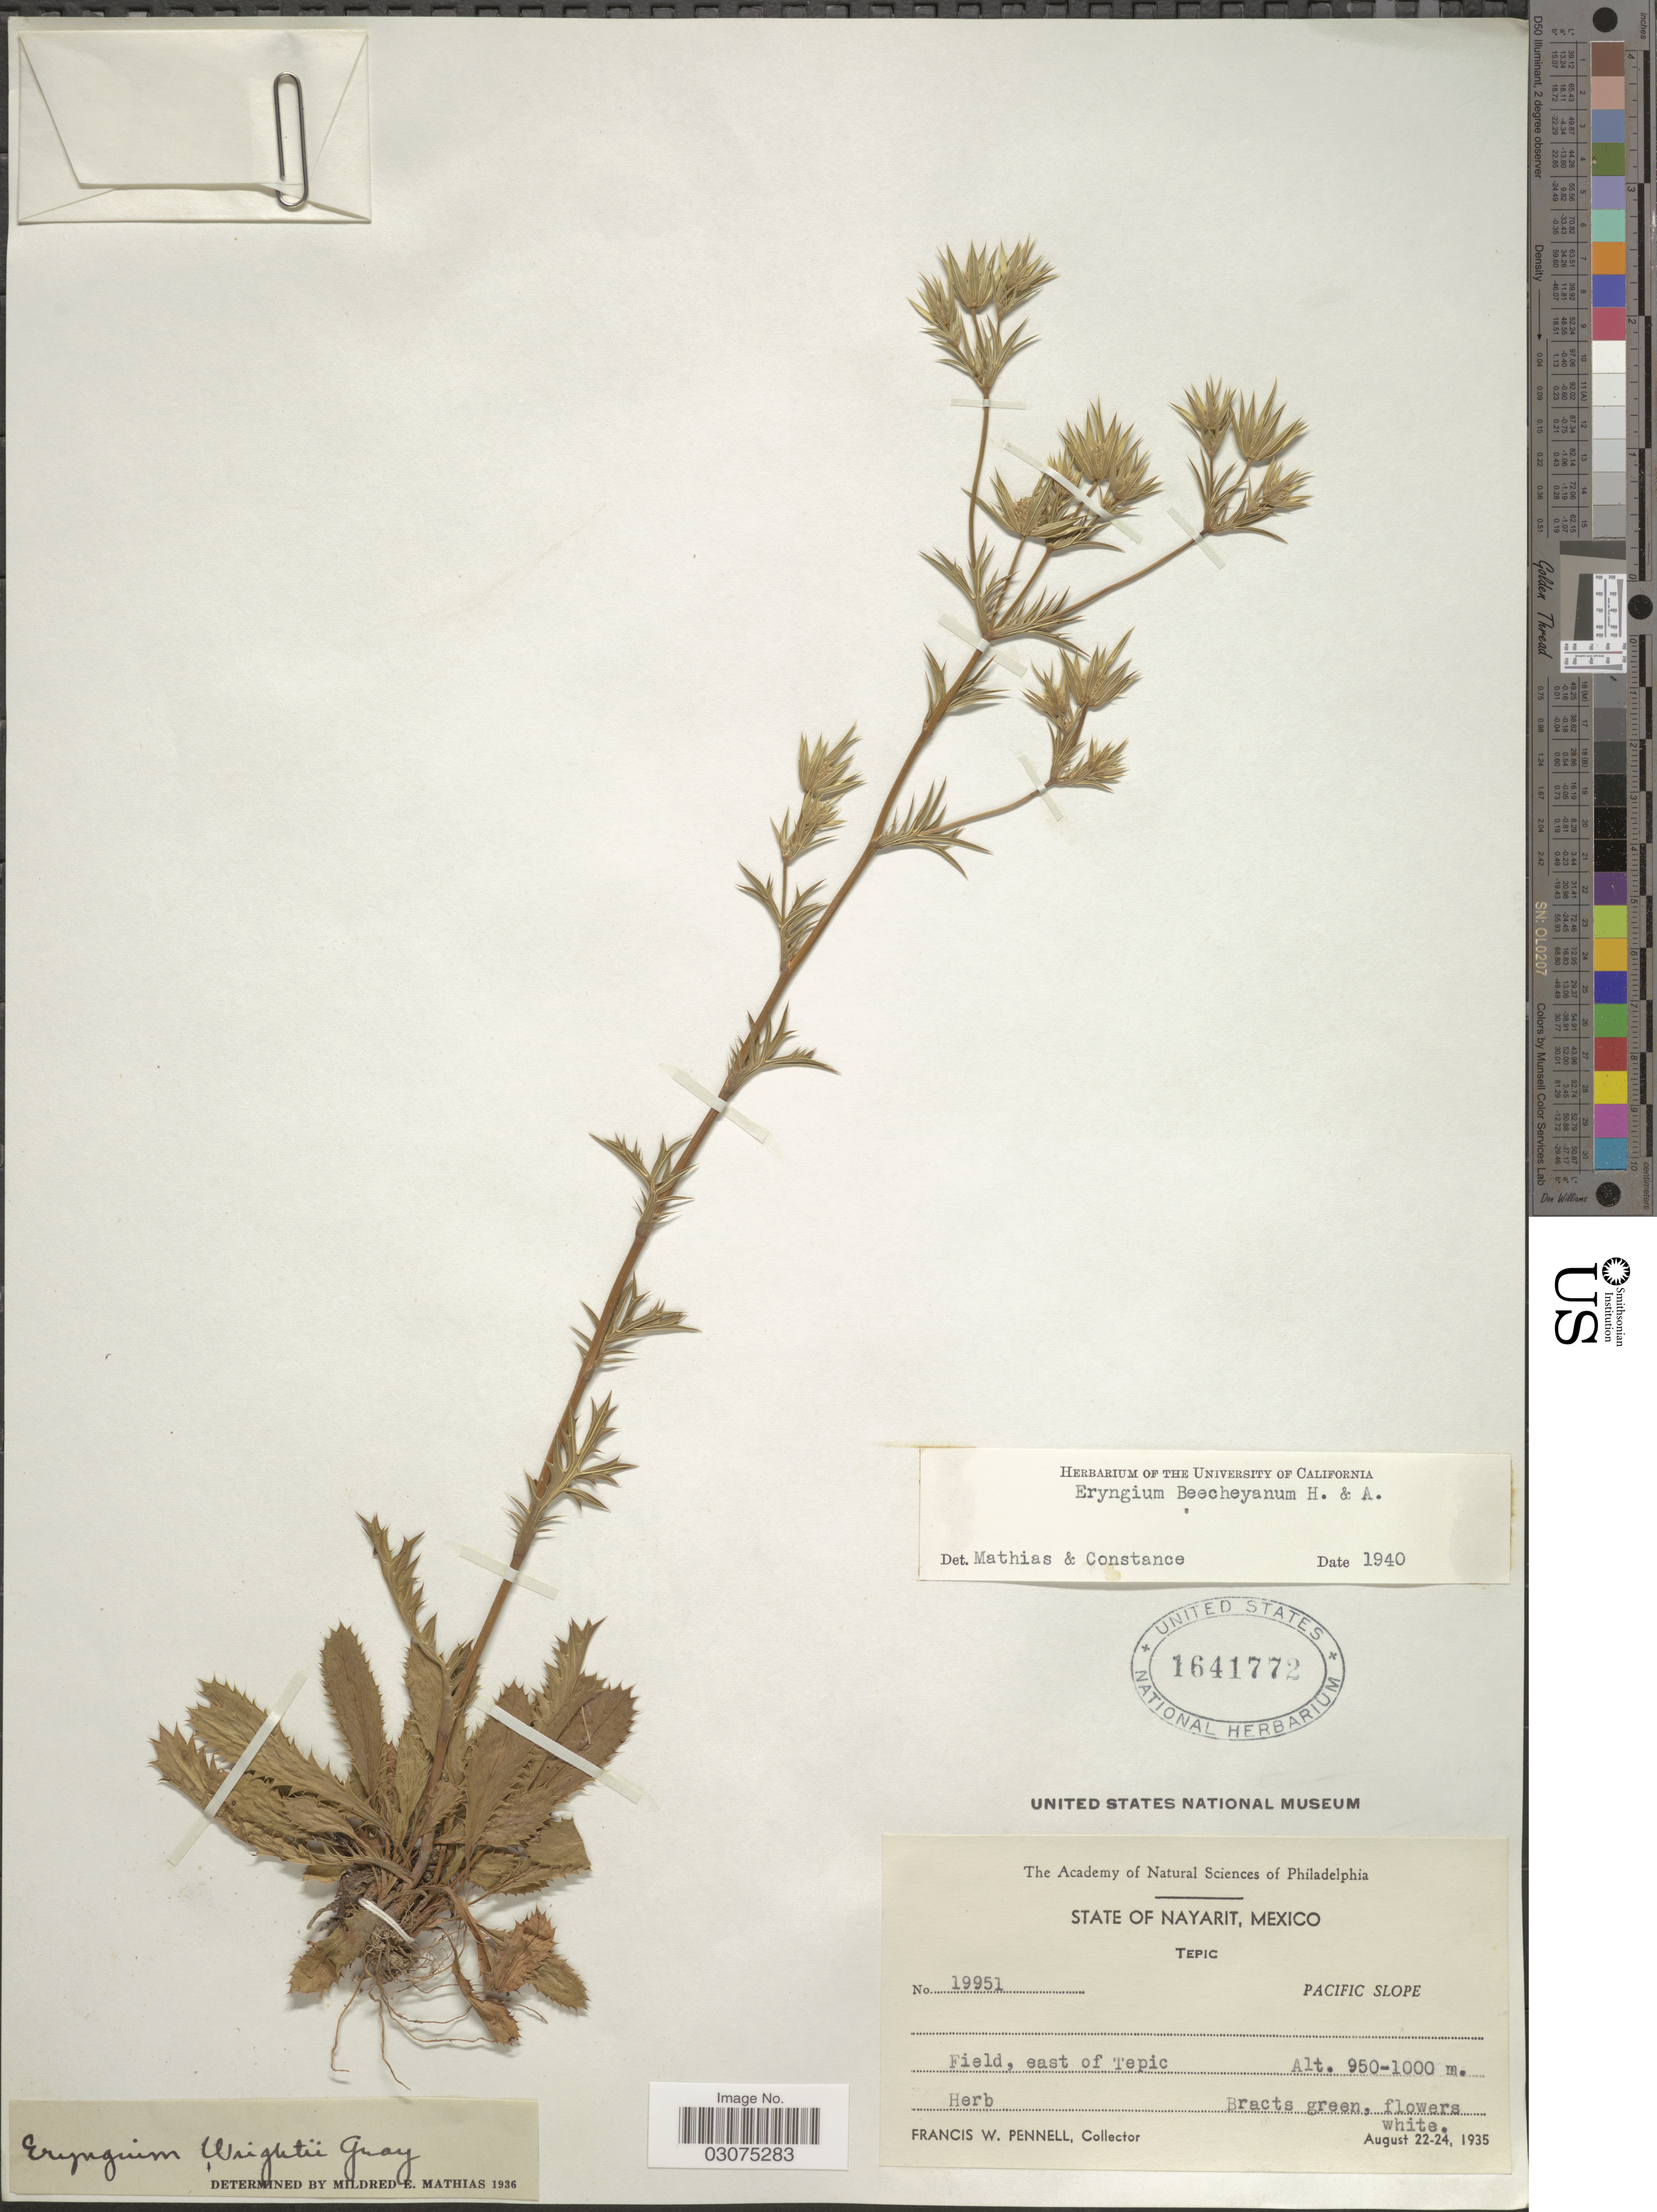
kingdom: Plantae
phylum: Tracheophyta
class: Magnoliopsida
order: Apiales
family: Apiaceae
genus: Eryngium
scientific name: Eryngium beecheyanum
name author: Hook. f. & Arn.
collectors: F. W. Pennell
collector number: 19951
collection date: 1935-08-22/1935-08-24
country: Mexico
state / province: Nayarit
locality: Tepic, Pacific Slope. Field, east of Tepic.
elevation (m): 950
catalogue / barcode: US 1641772